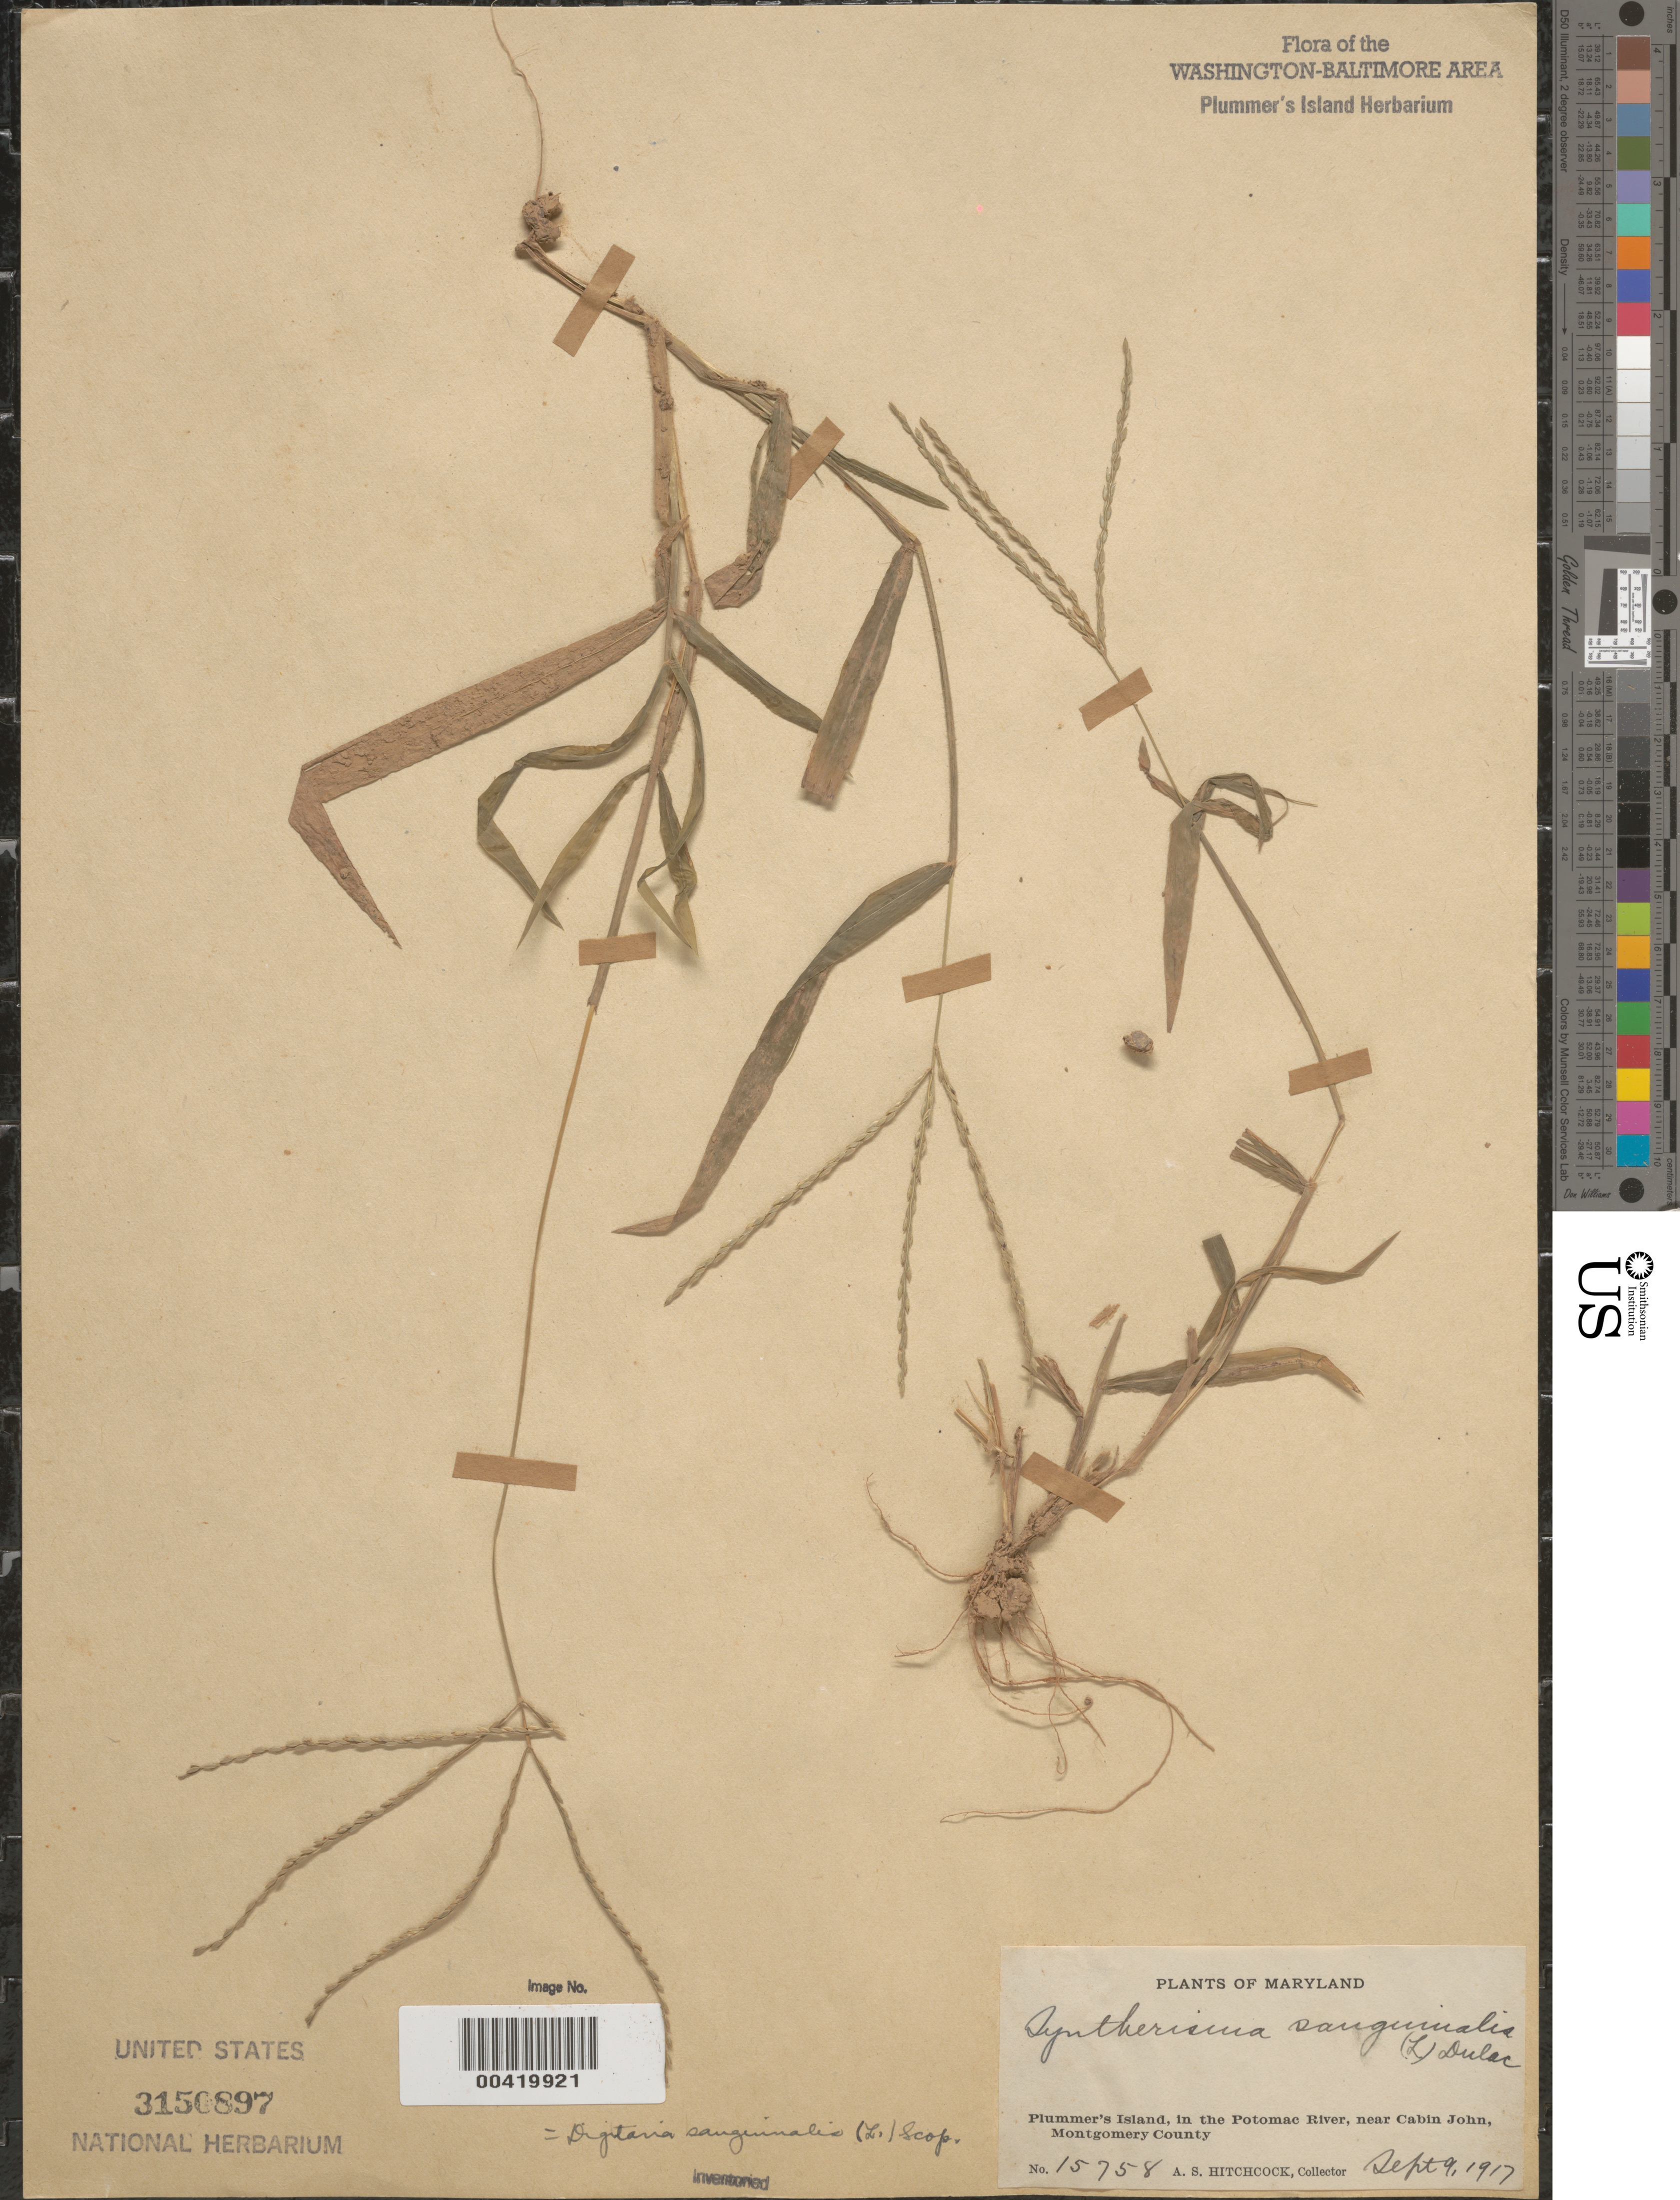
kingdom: Plantae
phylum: Tracheophyta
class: Liliopsida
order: Poales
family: Poaceae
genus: Digitaria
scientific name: Digitaria sanguinalis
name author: (L.) Scop.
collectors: A. S. Hitchcock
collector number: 15758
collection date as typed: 09 Sep 1917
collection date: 1917-09-09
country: United States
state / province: Maryland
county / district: Montgomery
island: Plummers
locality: Plummer's Island C. & O. Canal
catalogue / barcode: US 3150897